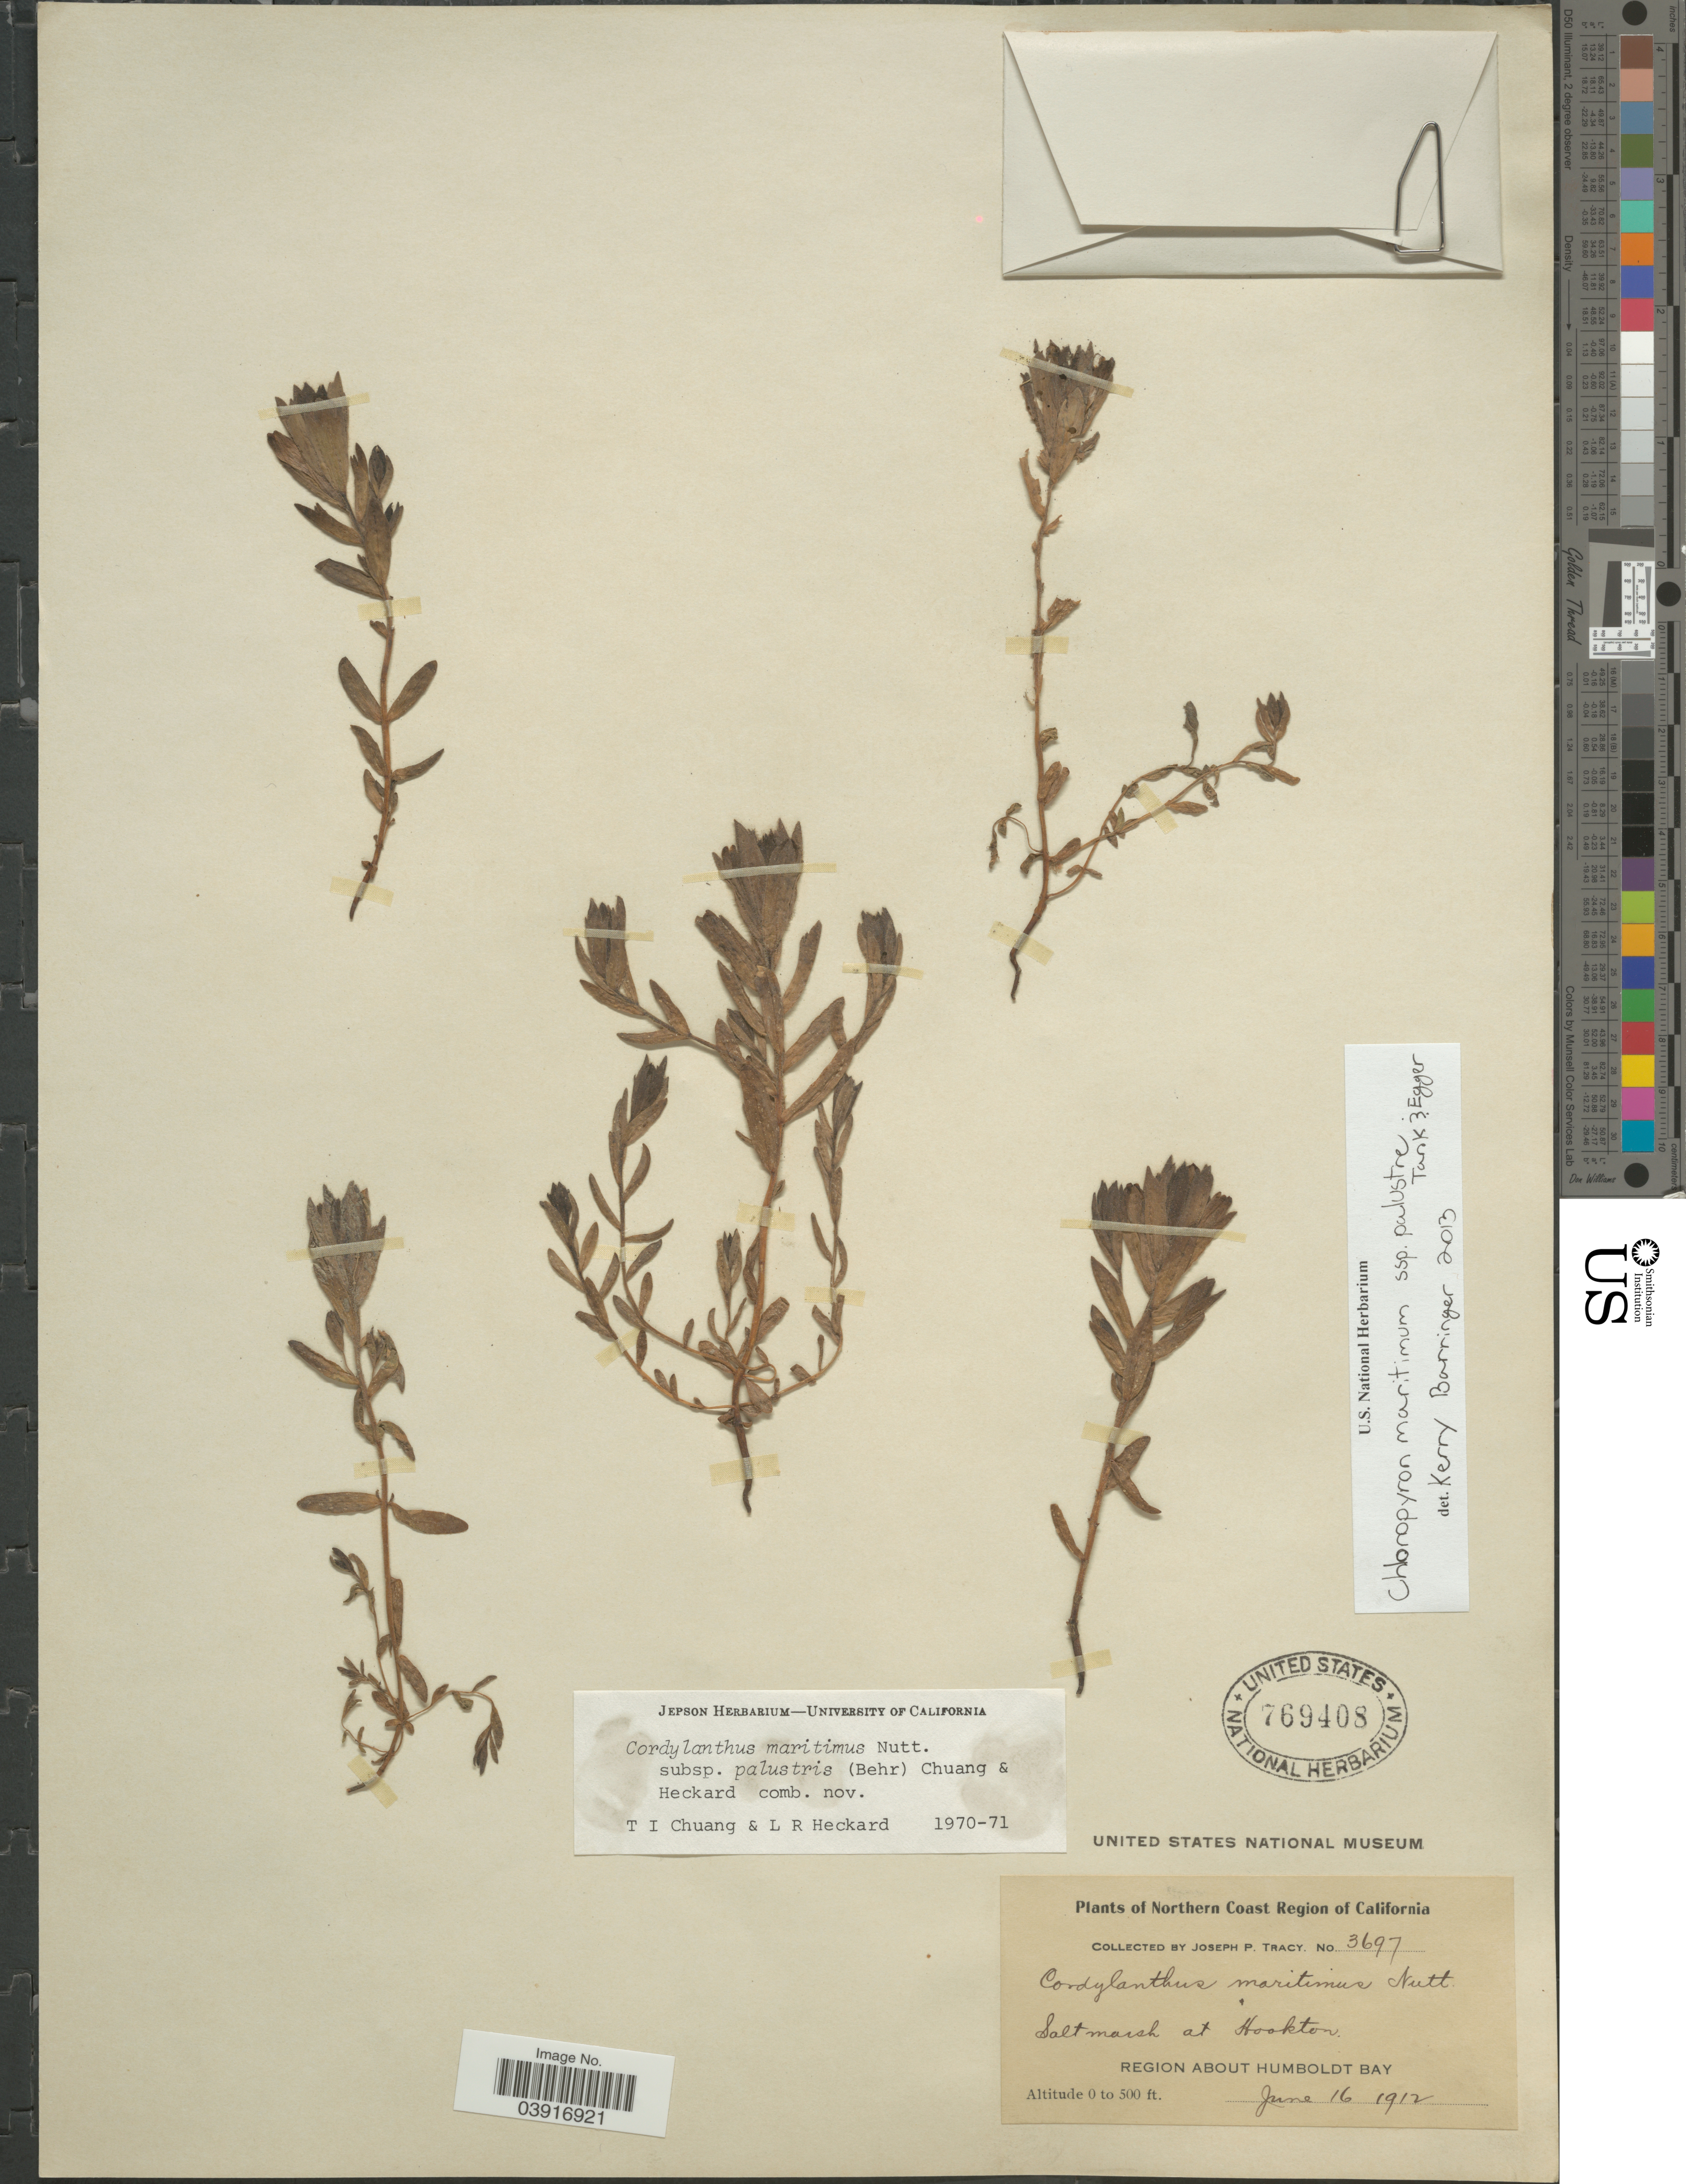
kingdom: Plantae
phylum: Tracheophyta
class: Magnoliopsida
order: Lamiales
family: Orobanchaceae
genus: Chloropyron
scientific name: Chloropyron maritimum subsp. palustre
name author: (Behr) Tank & J.M. Egger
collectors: J. Tracy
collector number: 3697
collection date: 1912-06-16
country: United States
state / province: California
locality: Northern Coast Region of California. Salt marsh at Hookton. Region about Humboldt Bay.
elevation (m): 0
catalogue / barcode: US 769408